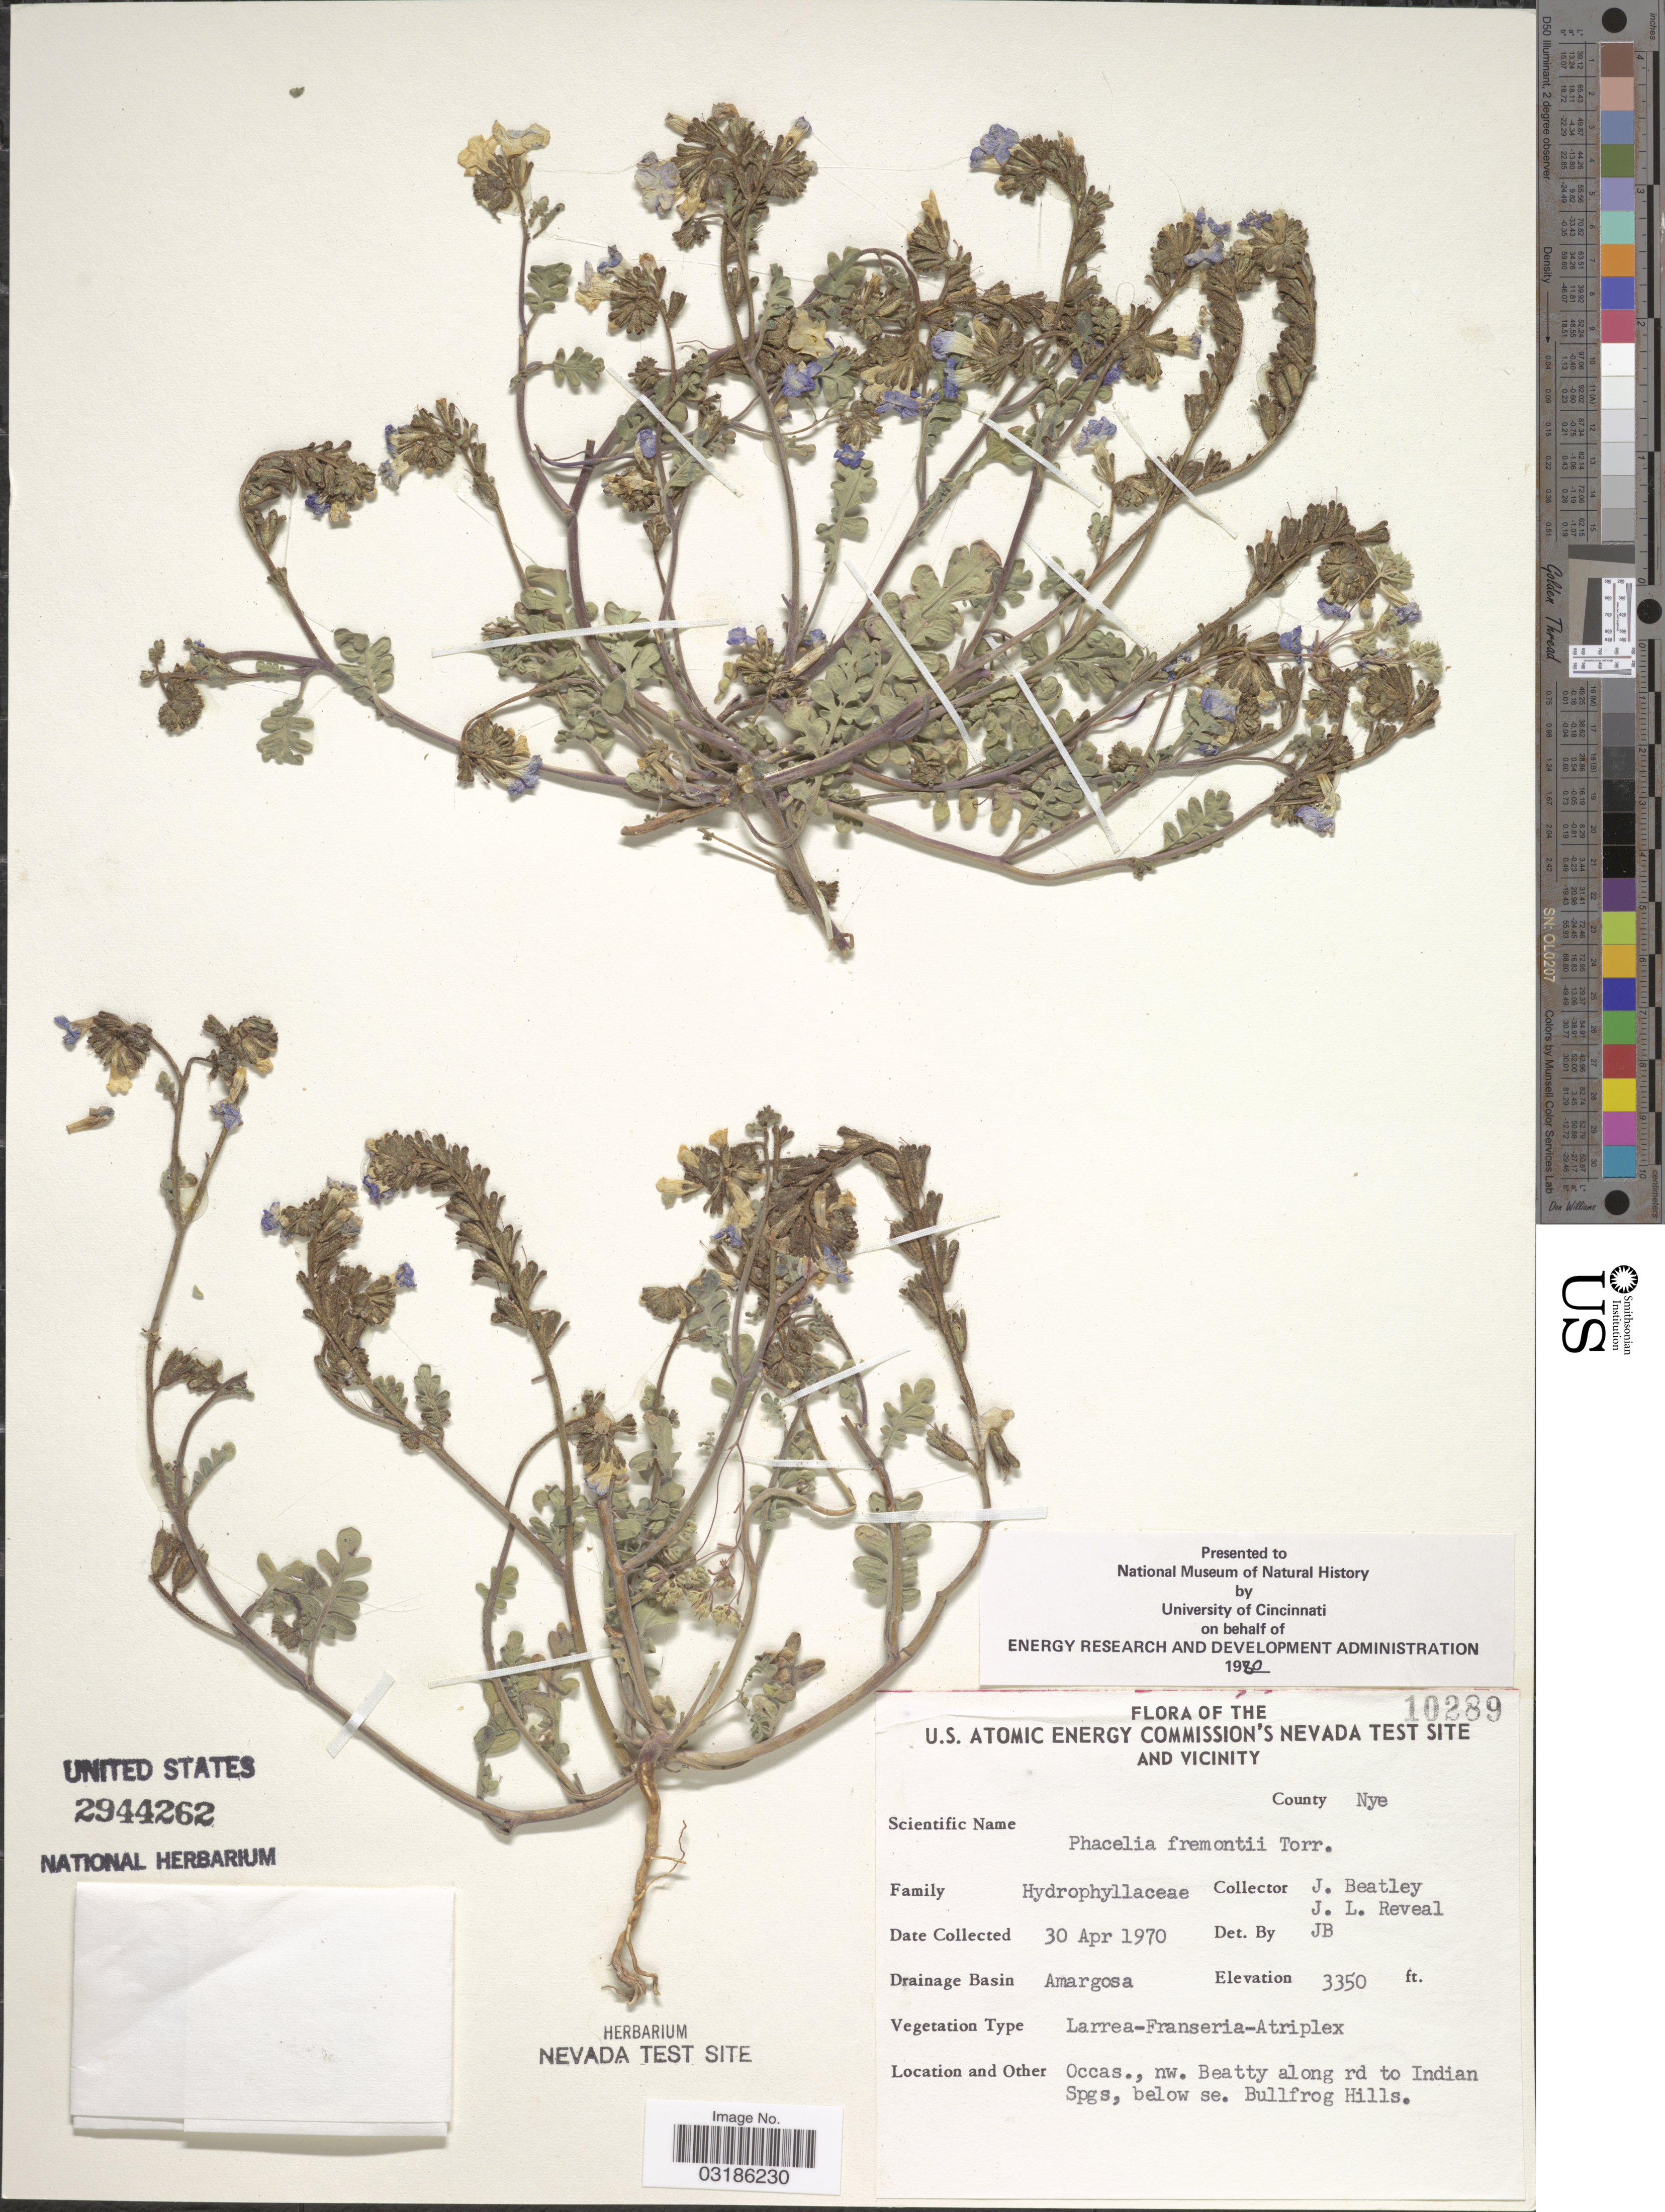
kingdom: Plantae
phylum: Tracheophyta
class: Magnoliopsida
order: Boraginales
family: Hydrophyllaceae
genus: Phacelia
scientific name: Phacelia fremontii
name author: Torr.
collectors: J. C. Beatley & J. L. Reveal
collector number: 10289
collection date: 1970-04-30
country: United States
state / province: Nevada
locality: U.S. Atomic Energy Commission's Nevada Test Site and vicinity. County Nye. Drainage Basin Amargosa. Occas., nw. Beatty along rd. to Indian Spgs, below se. Bullfrog Hills.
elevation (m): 1021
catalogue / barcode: US 2944262